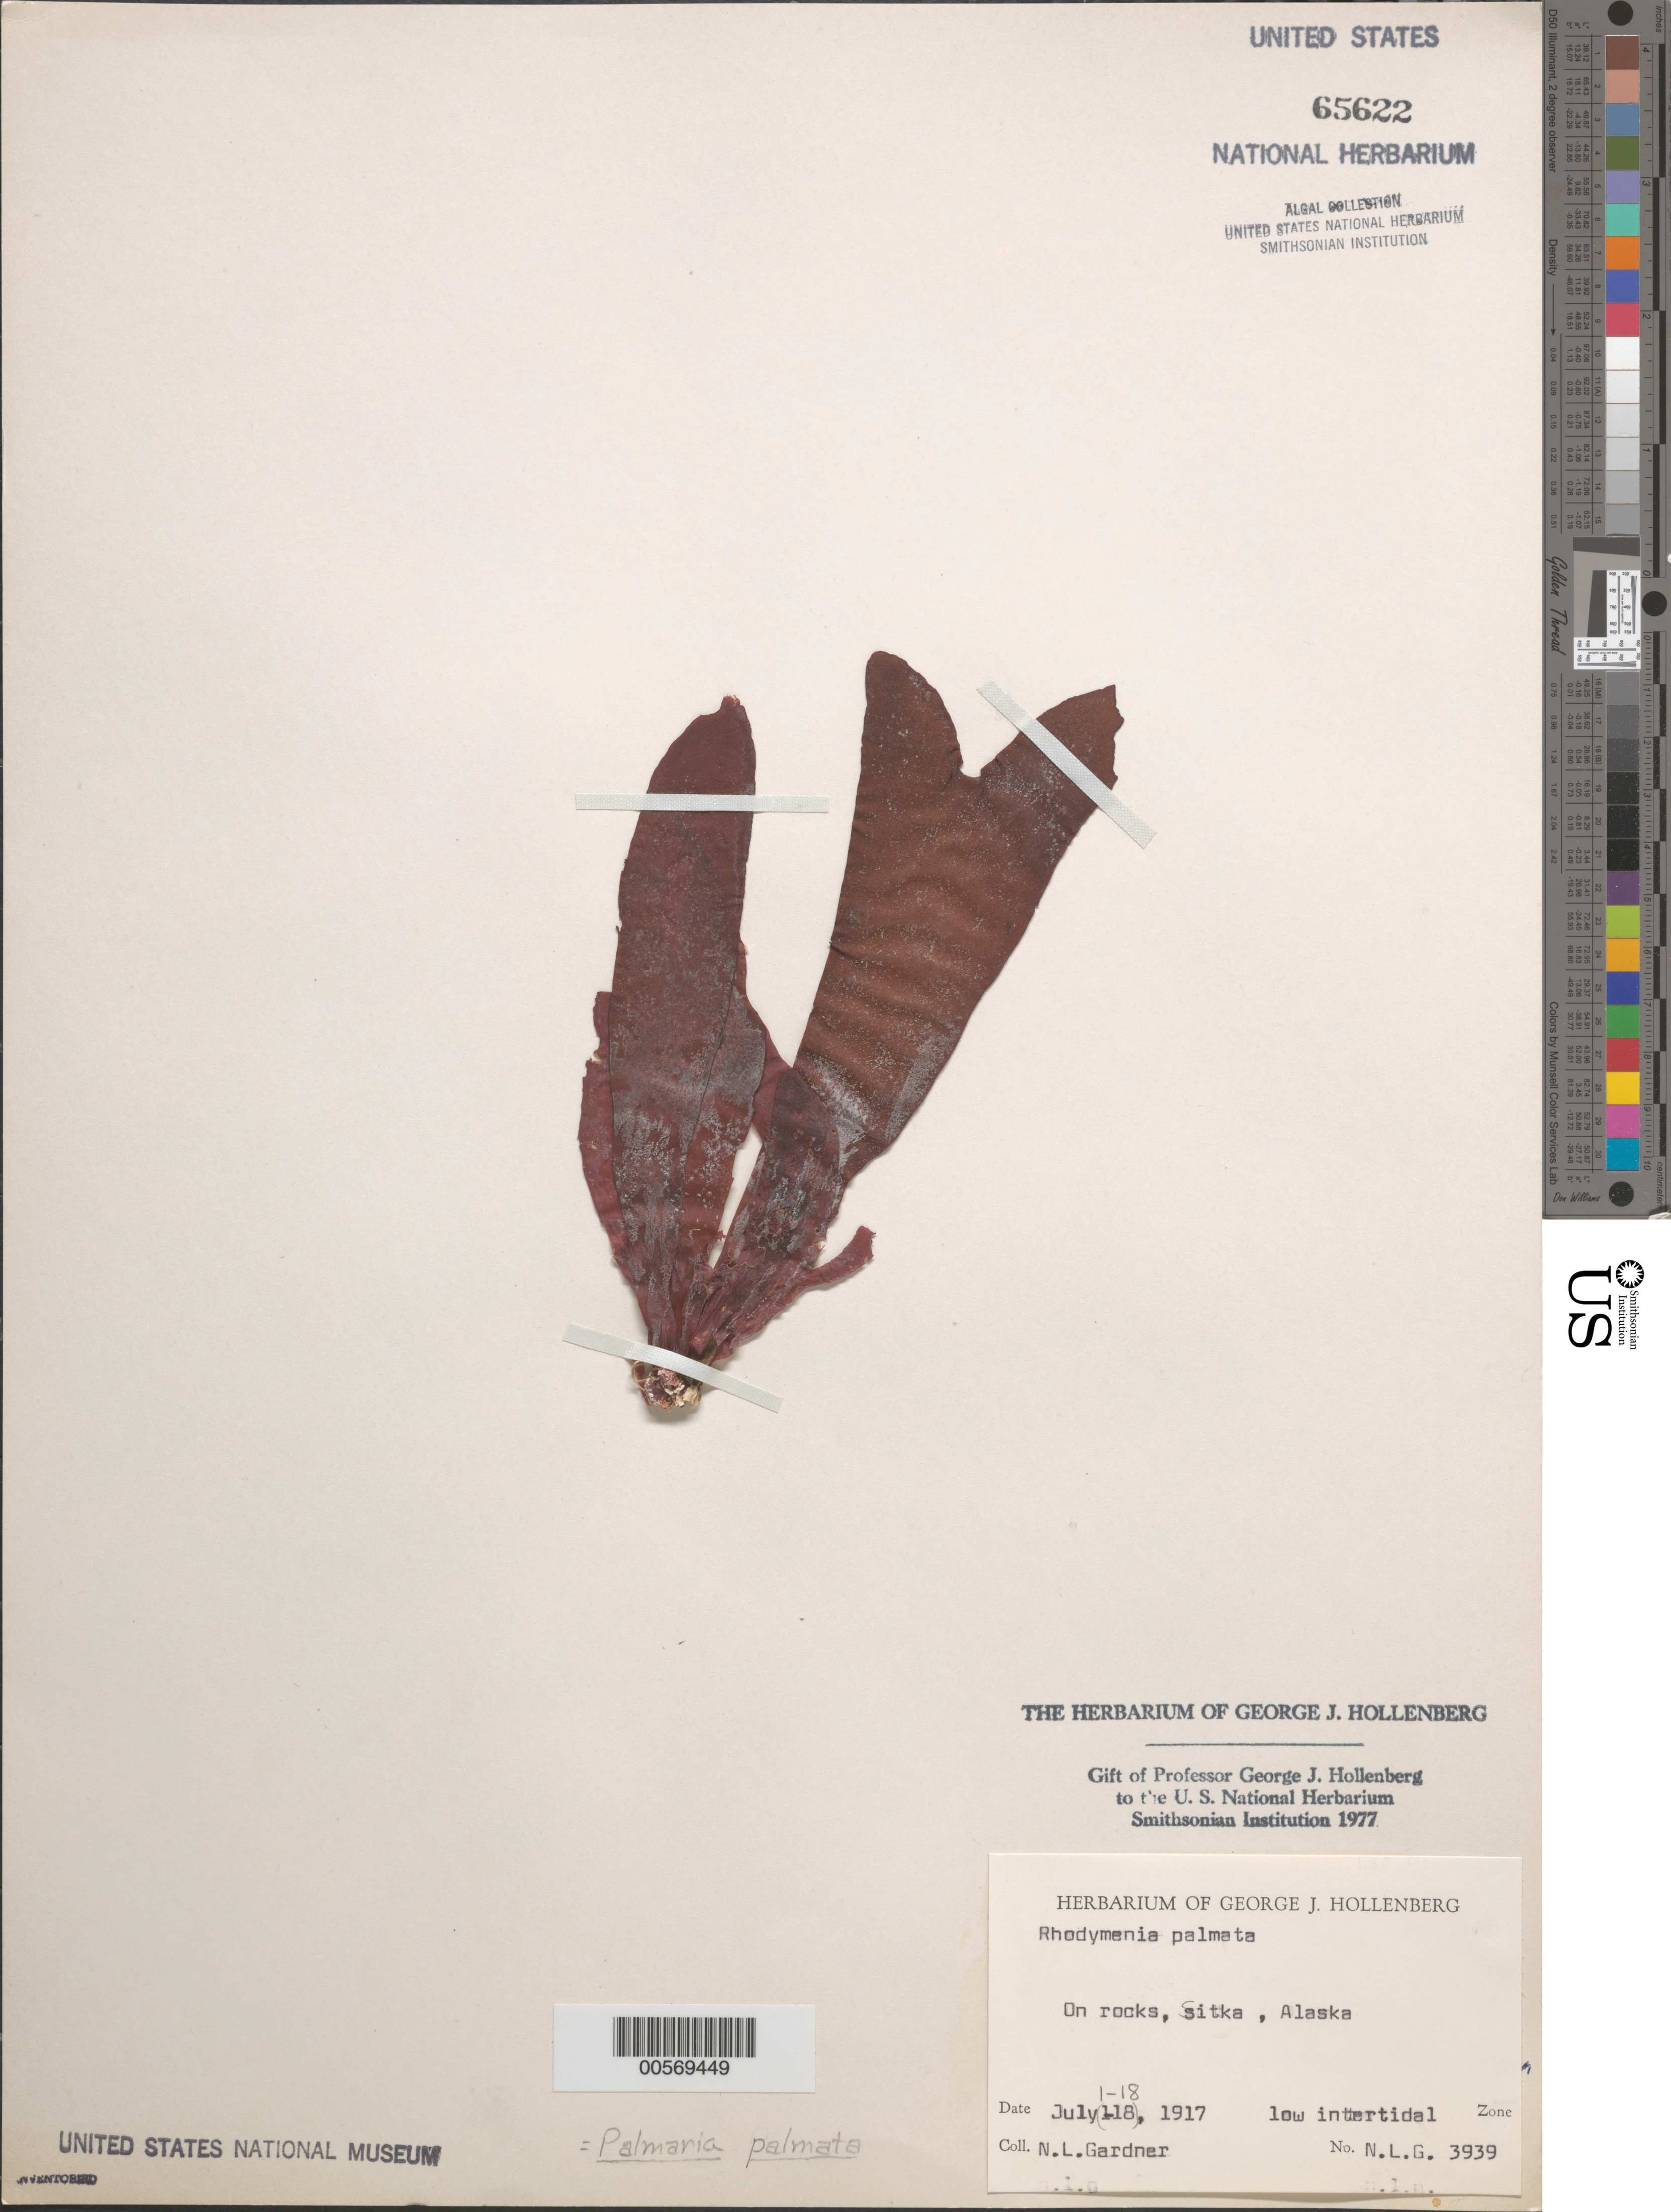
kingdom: Plantae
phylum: Rhodophyta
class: Florideophyceae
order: Palmariales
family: Palmariaceae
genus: Palmaria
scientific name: Palmaria palmata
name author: (L.) F. Weber & D. Mohr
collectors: N. Gardner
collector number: NLG 3939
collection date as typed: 01 Jul 1917 to 18 Jul 1917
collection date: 1917-07-01/1917-07-18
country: United States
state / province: Alaska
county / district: Sitka Division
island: Baranof Island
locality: Sitka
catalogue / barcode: US 65622